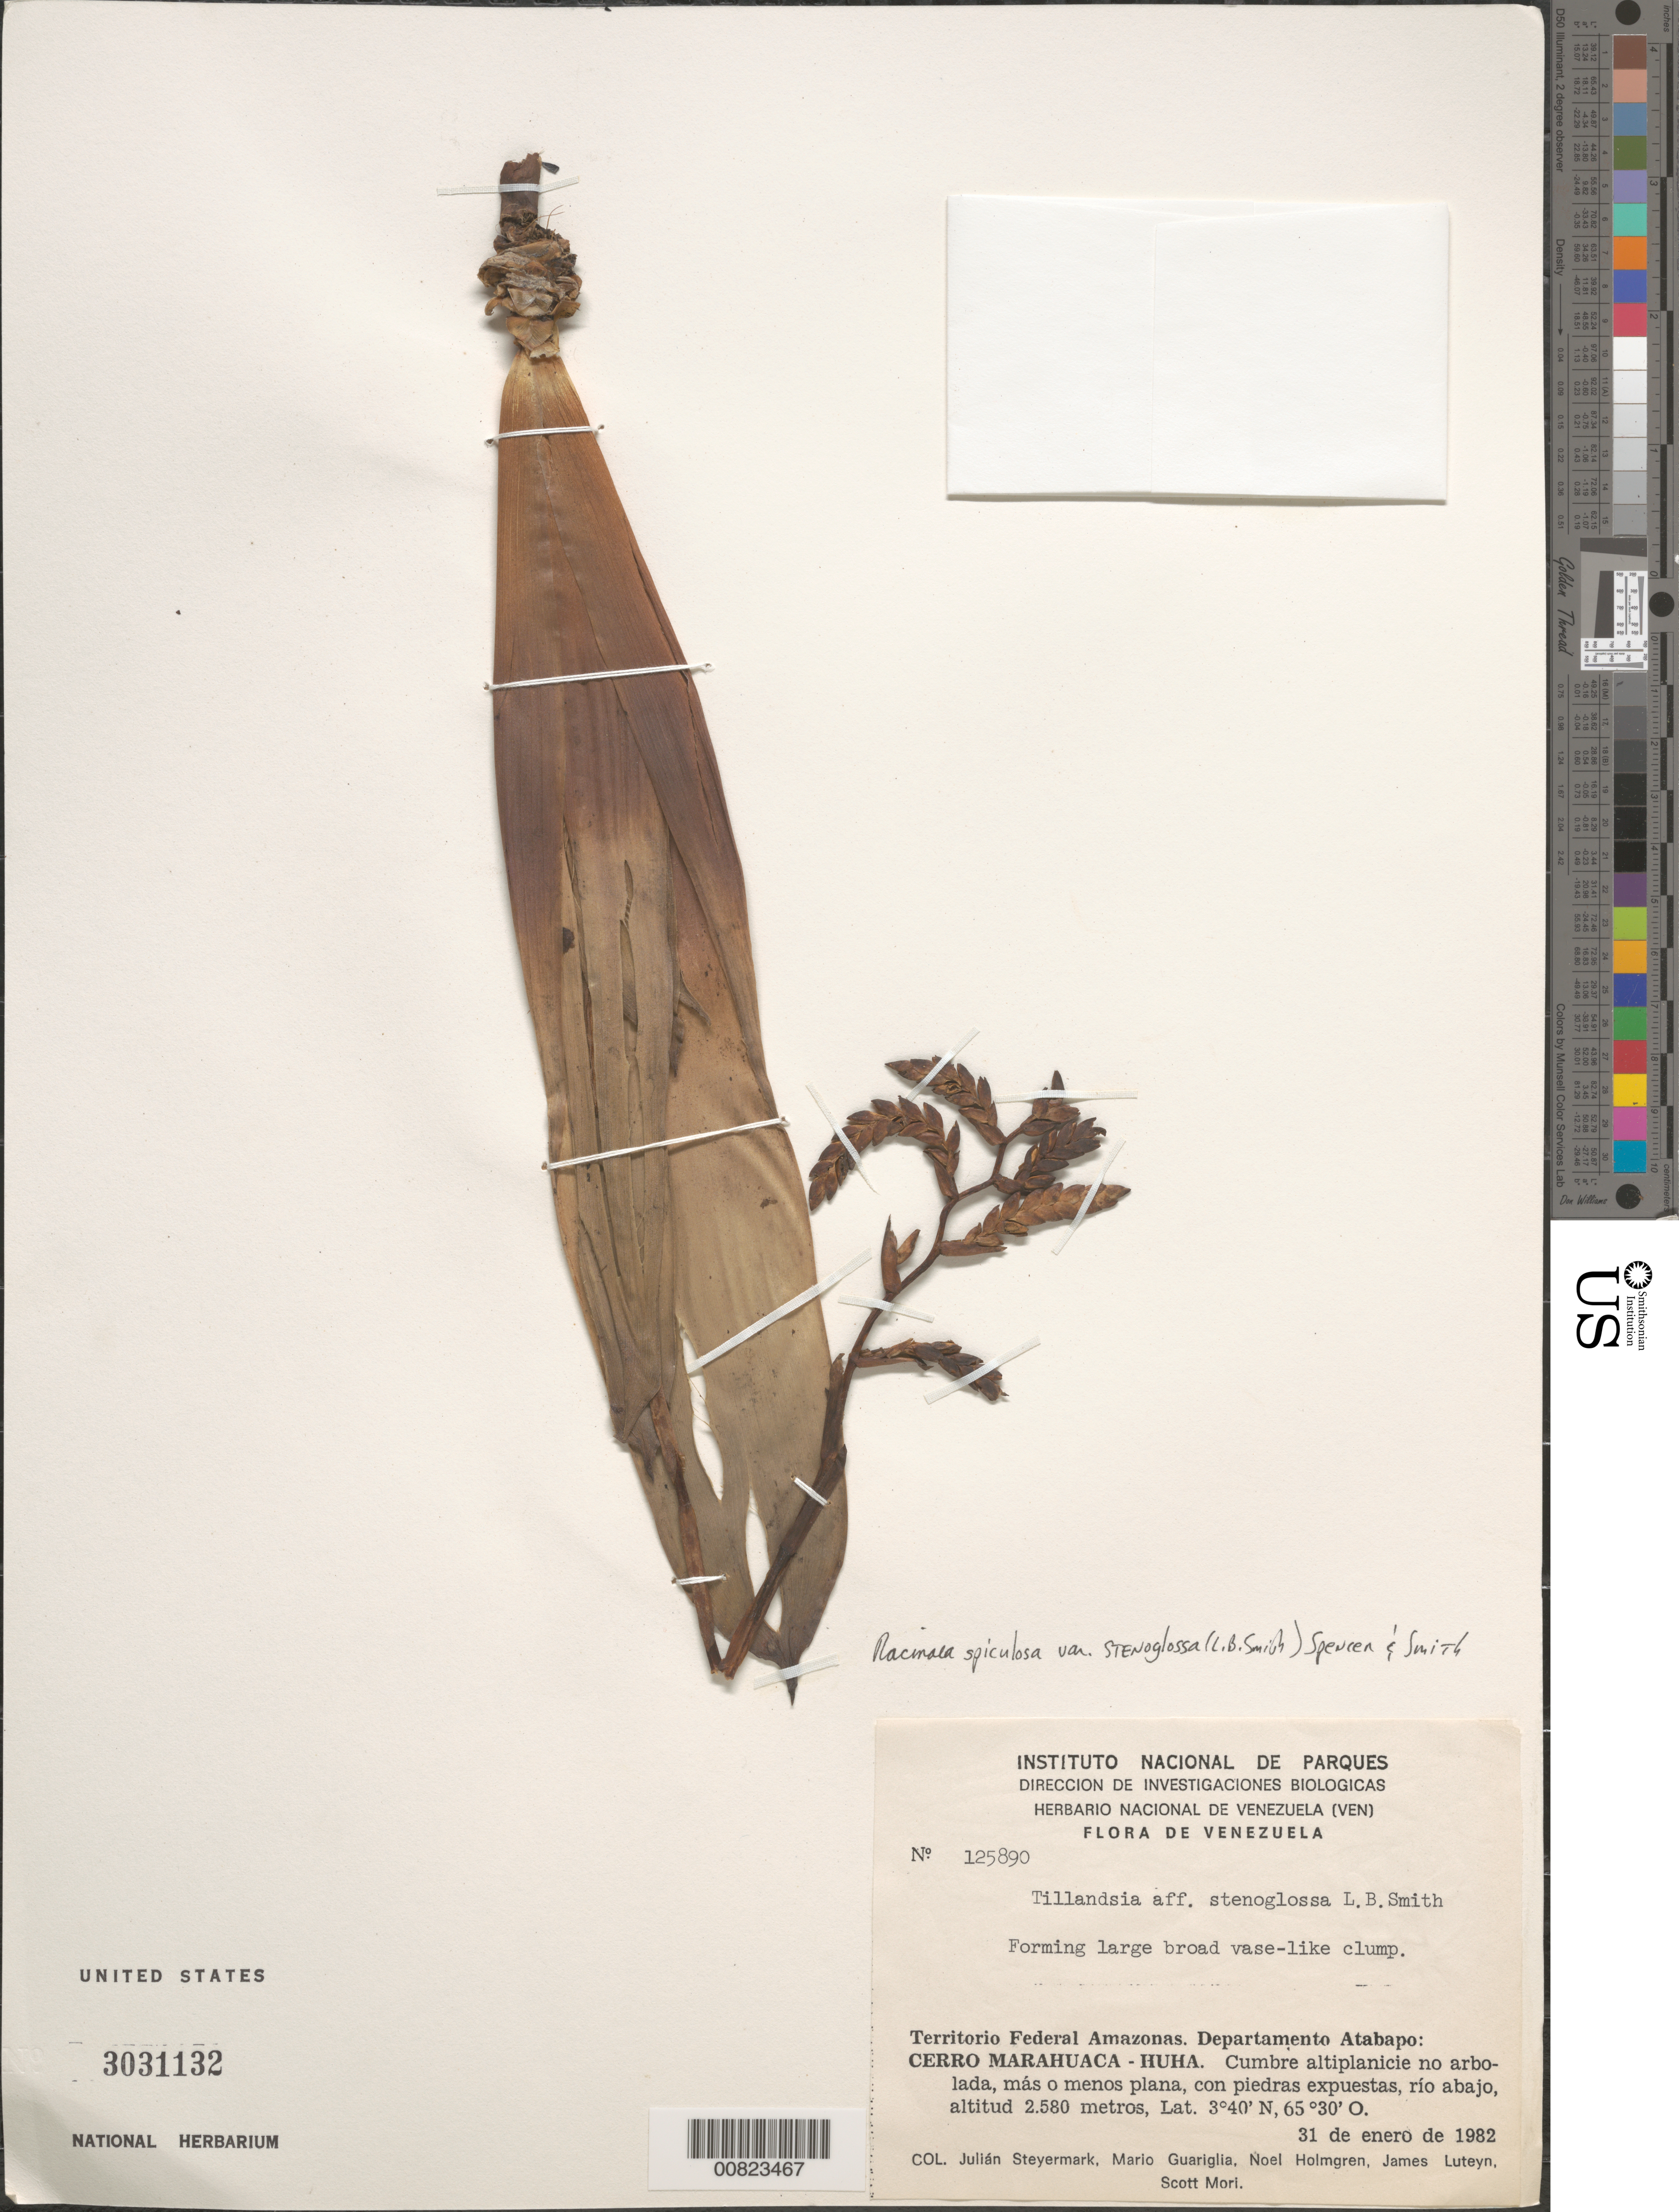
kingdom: Plantae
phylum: Tracheophyta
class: Liliopsida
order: Poales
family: Bromeliaceae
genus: Racinaea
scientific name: Racinaea spiculosa var. stenoglossa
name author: (L.B. Sm.) M.A. Spencer & L.B. Sm.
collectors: J. Steyermark, M. Guariglia P., N. H. Holmgren, J. L. Luteyn & S. Mori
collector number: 125890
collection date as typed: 31-Jan-82 to 1-Feb-82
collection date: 1982-01-31/1982-02-01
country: Venezuela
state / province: Amazonas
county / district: Atabapo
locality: Huha, Cerro Marahuaca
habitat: Cumbre altiplanicie no arbolada, más o menos plana, con piedras expuestas, río abajo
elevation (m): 2580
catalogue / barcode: US 3031132